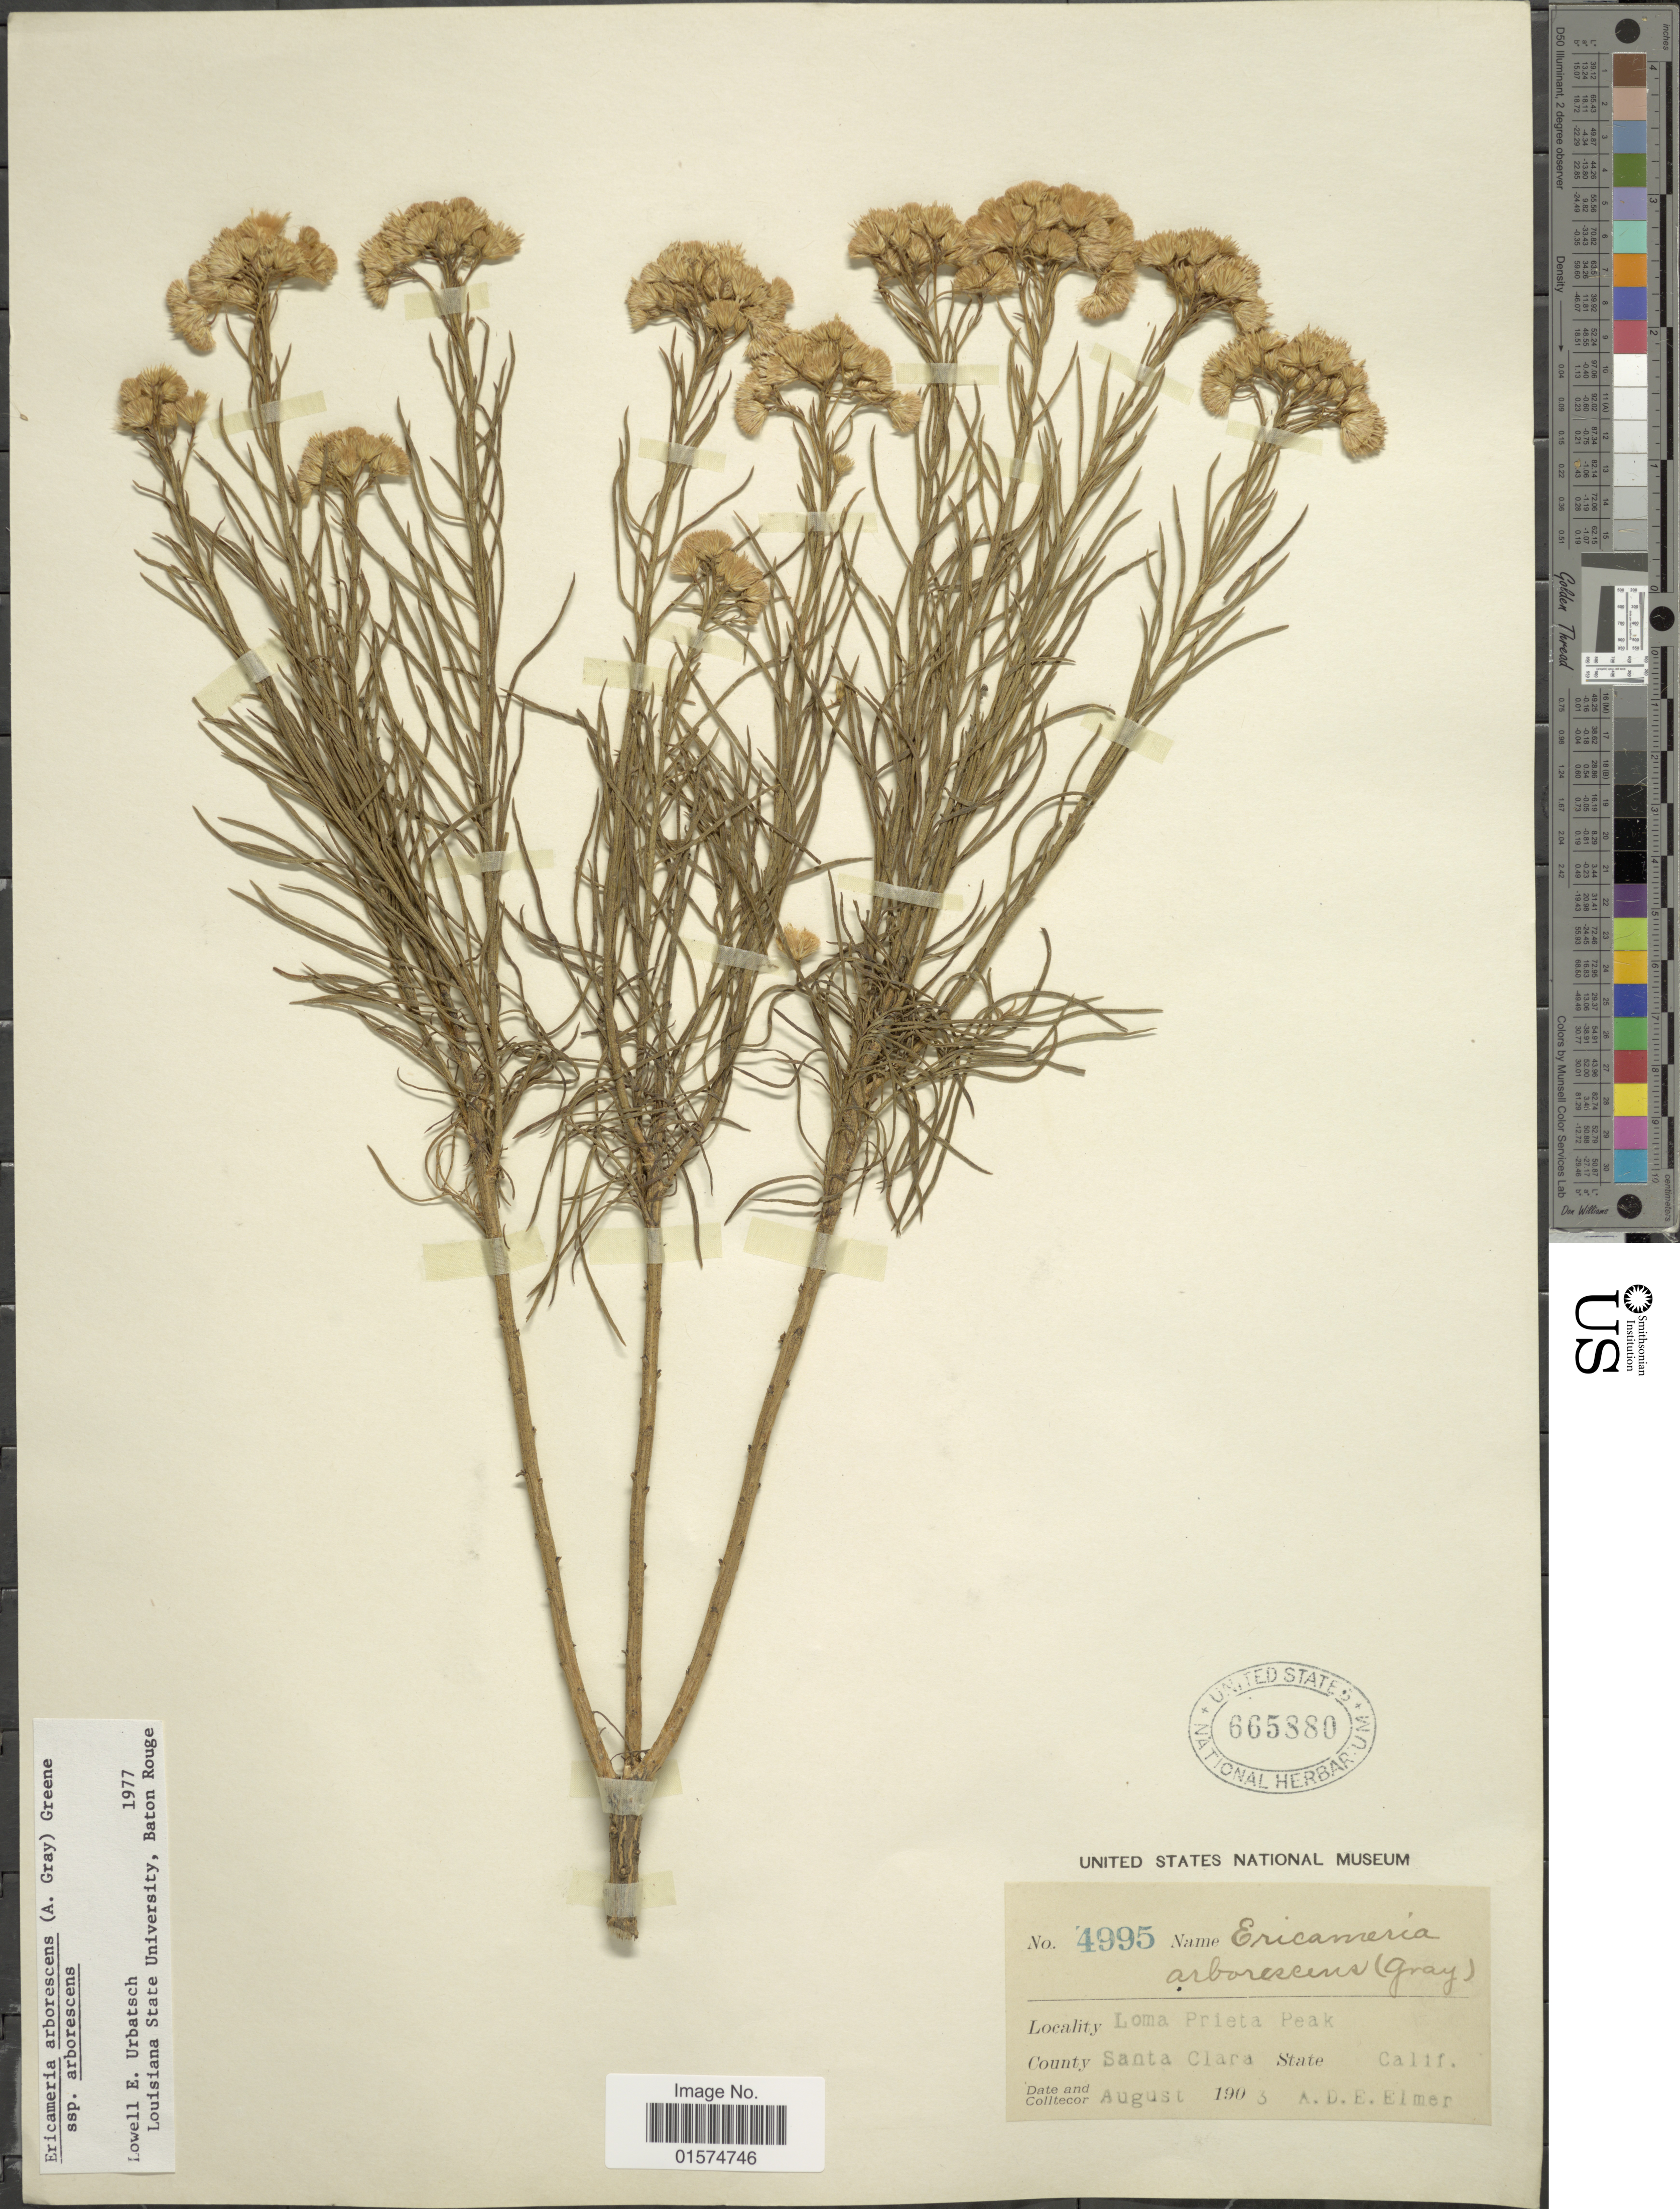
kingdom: Plantae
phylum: Tracheophyta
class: Magnoliopsida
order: Asterales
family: Asteraceae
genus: Ericameria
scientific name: Ericameria arborescens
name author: (A. Gray) Greene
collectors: A. D. E. Elmer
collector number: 4995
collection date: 1903-08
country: United States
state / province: California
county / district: Santa Clara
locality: Loma Prieta Peak. County Santa Clara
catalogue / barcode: US 665880